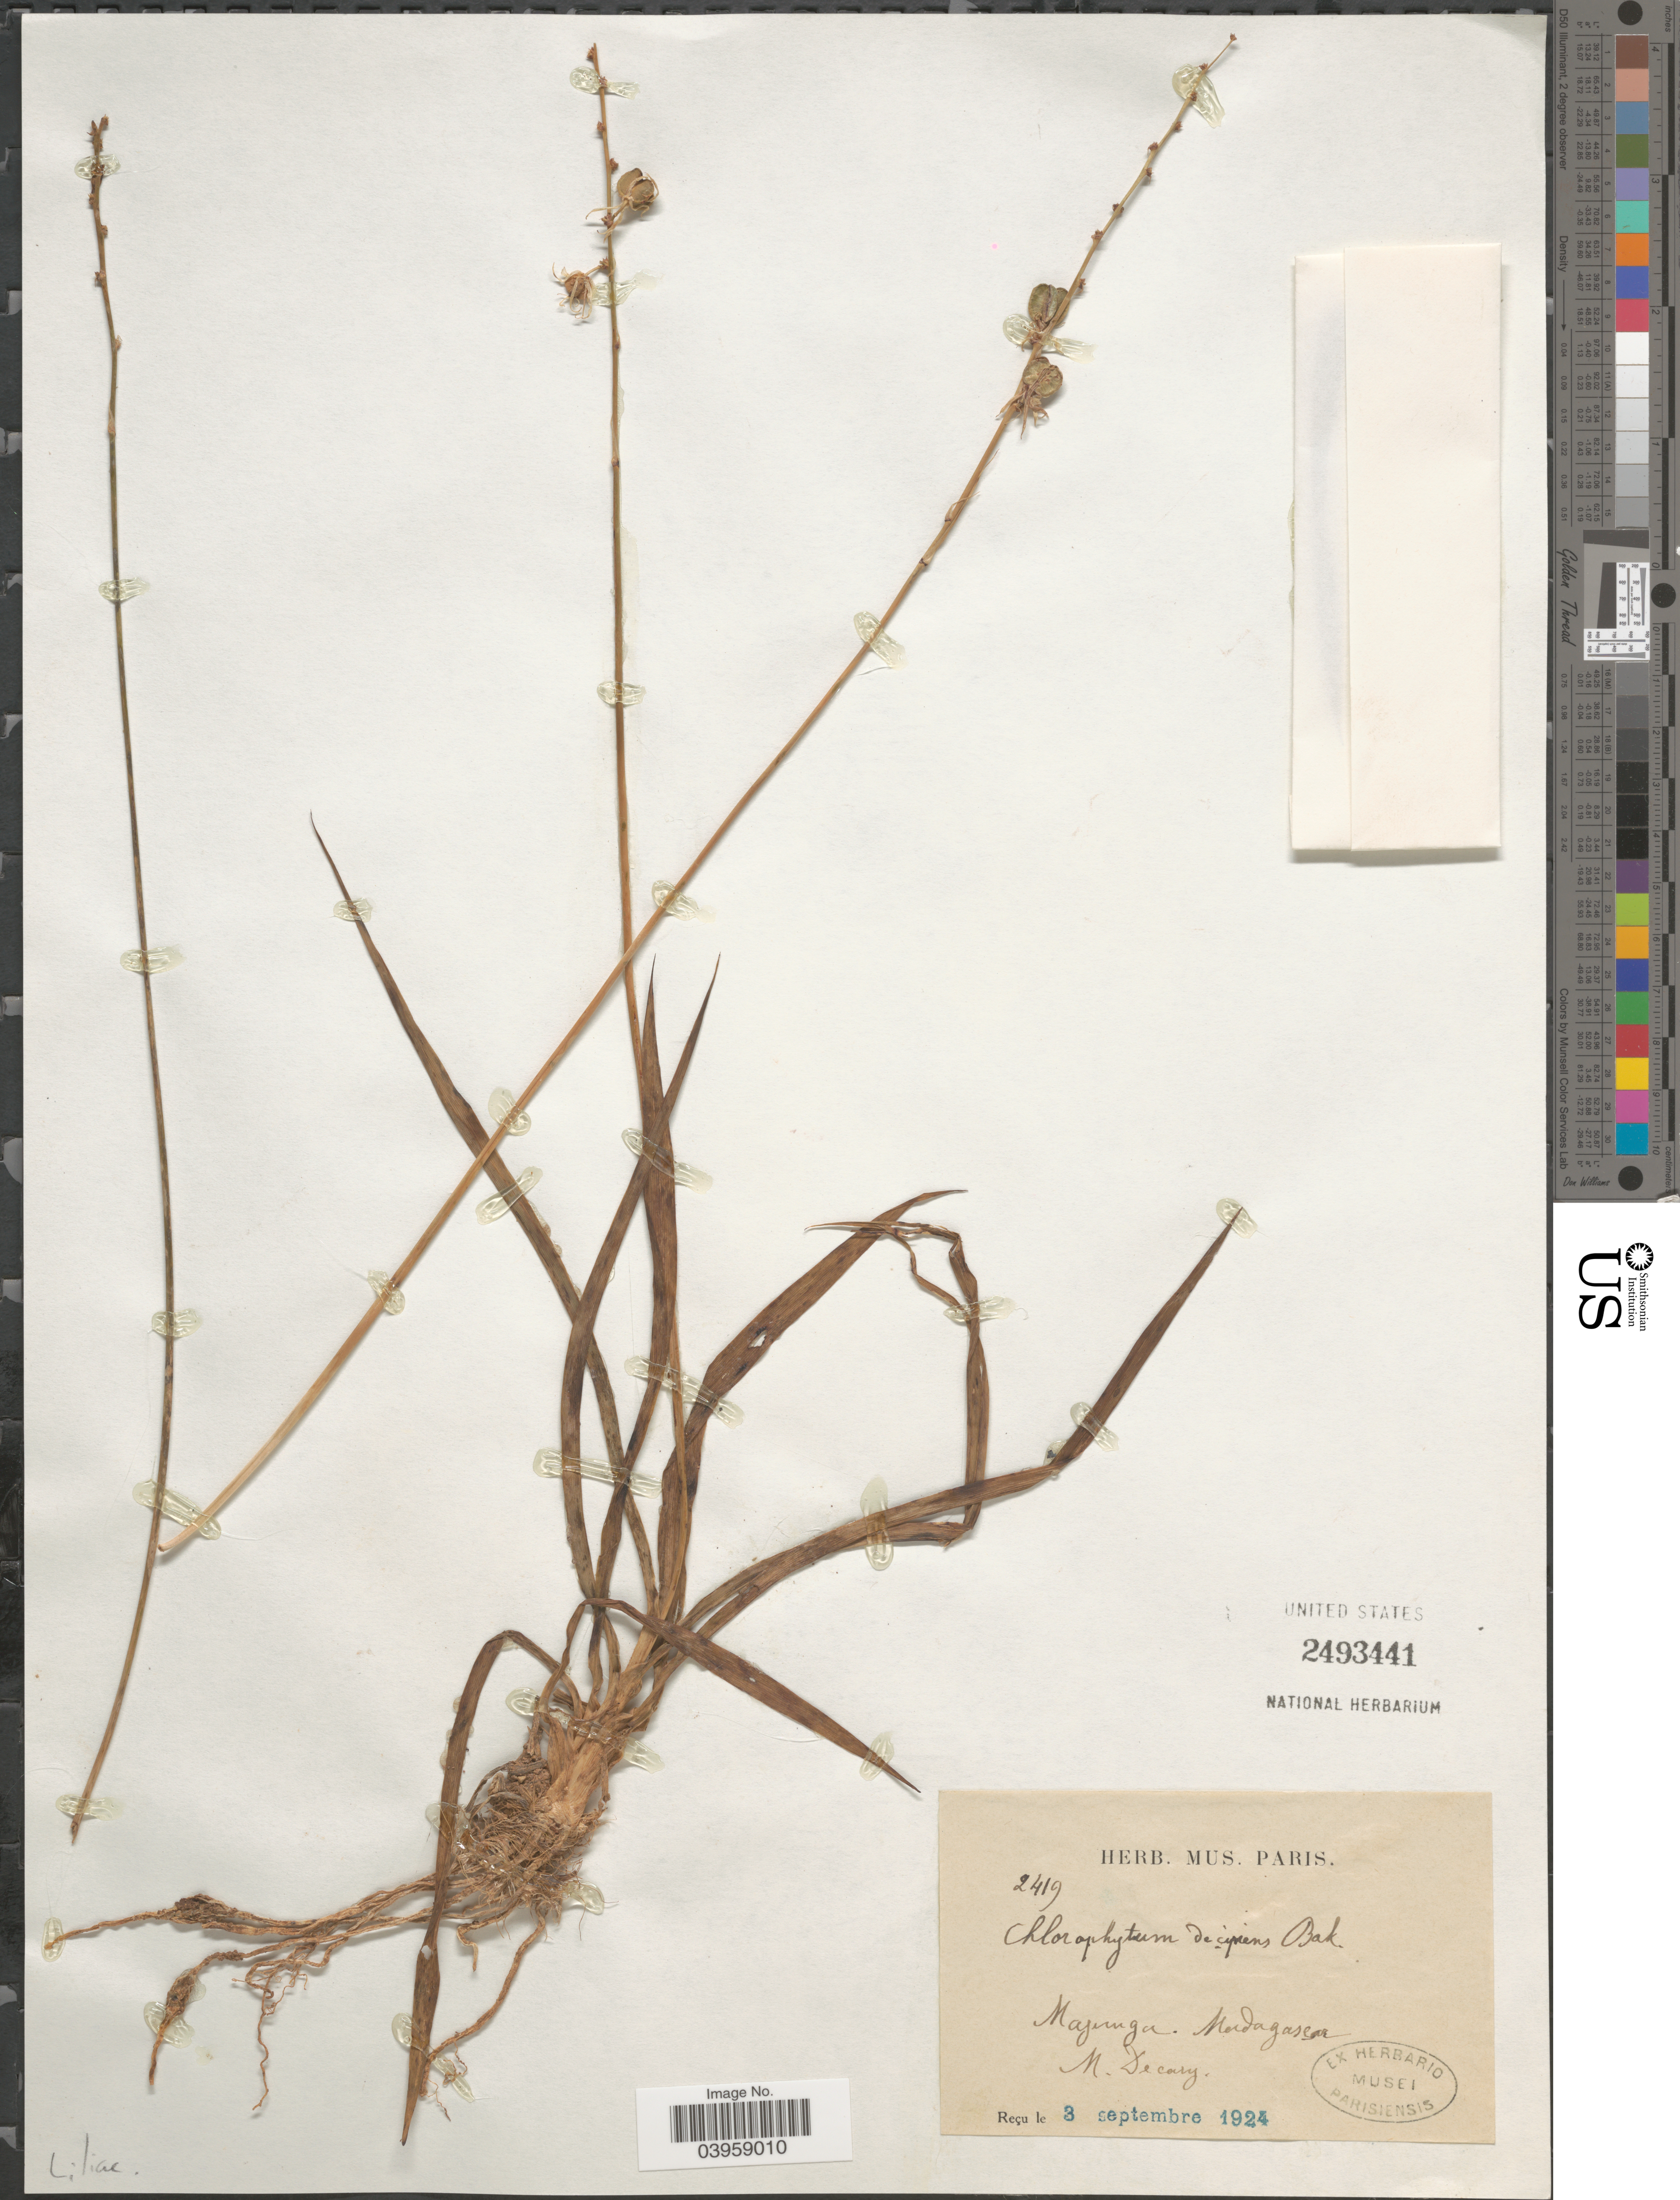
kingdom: Plantae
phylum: Tracheophyta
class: Liliopsida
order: Asparagales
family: Asparagaceae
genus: Chlorophytum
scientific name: Chlorophytum decipiens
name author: Baker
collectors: R. Decary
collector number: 2419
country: Madagascar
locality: Majunga.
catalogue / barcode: US 2493441